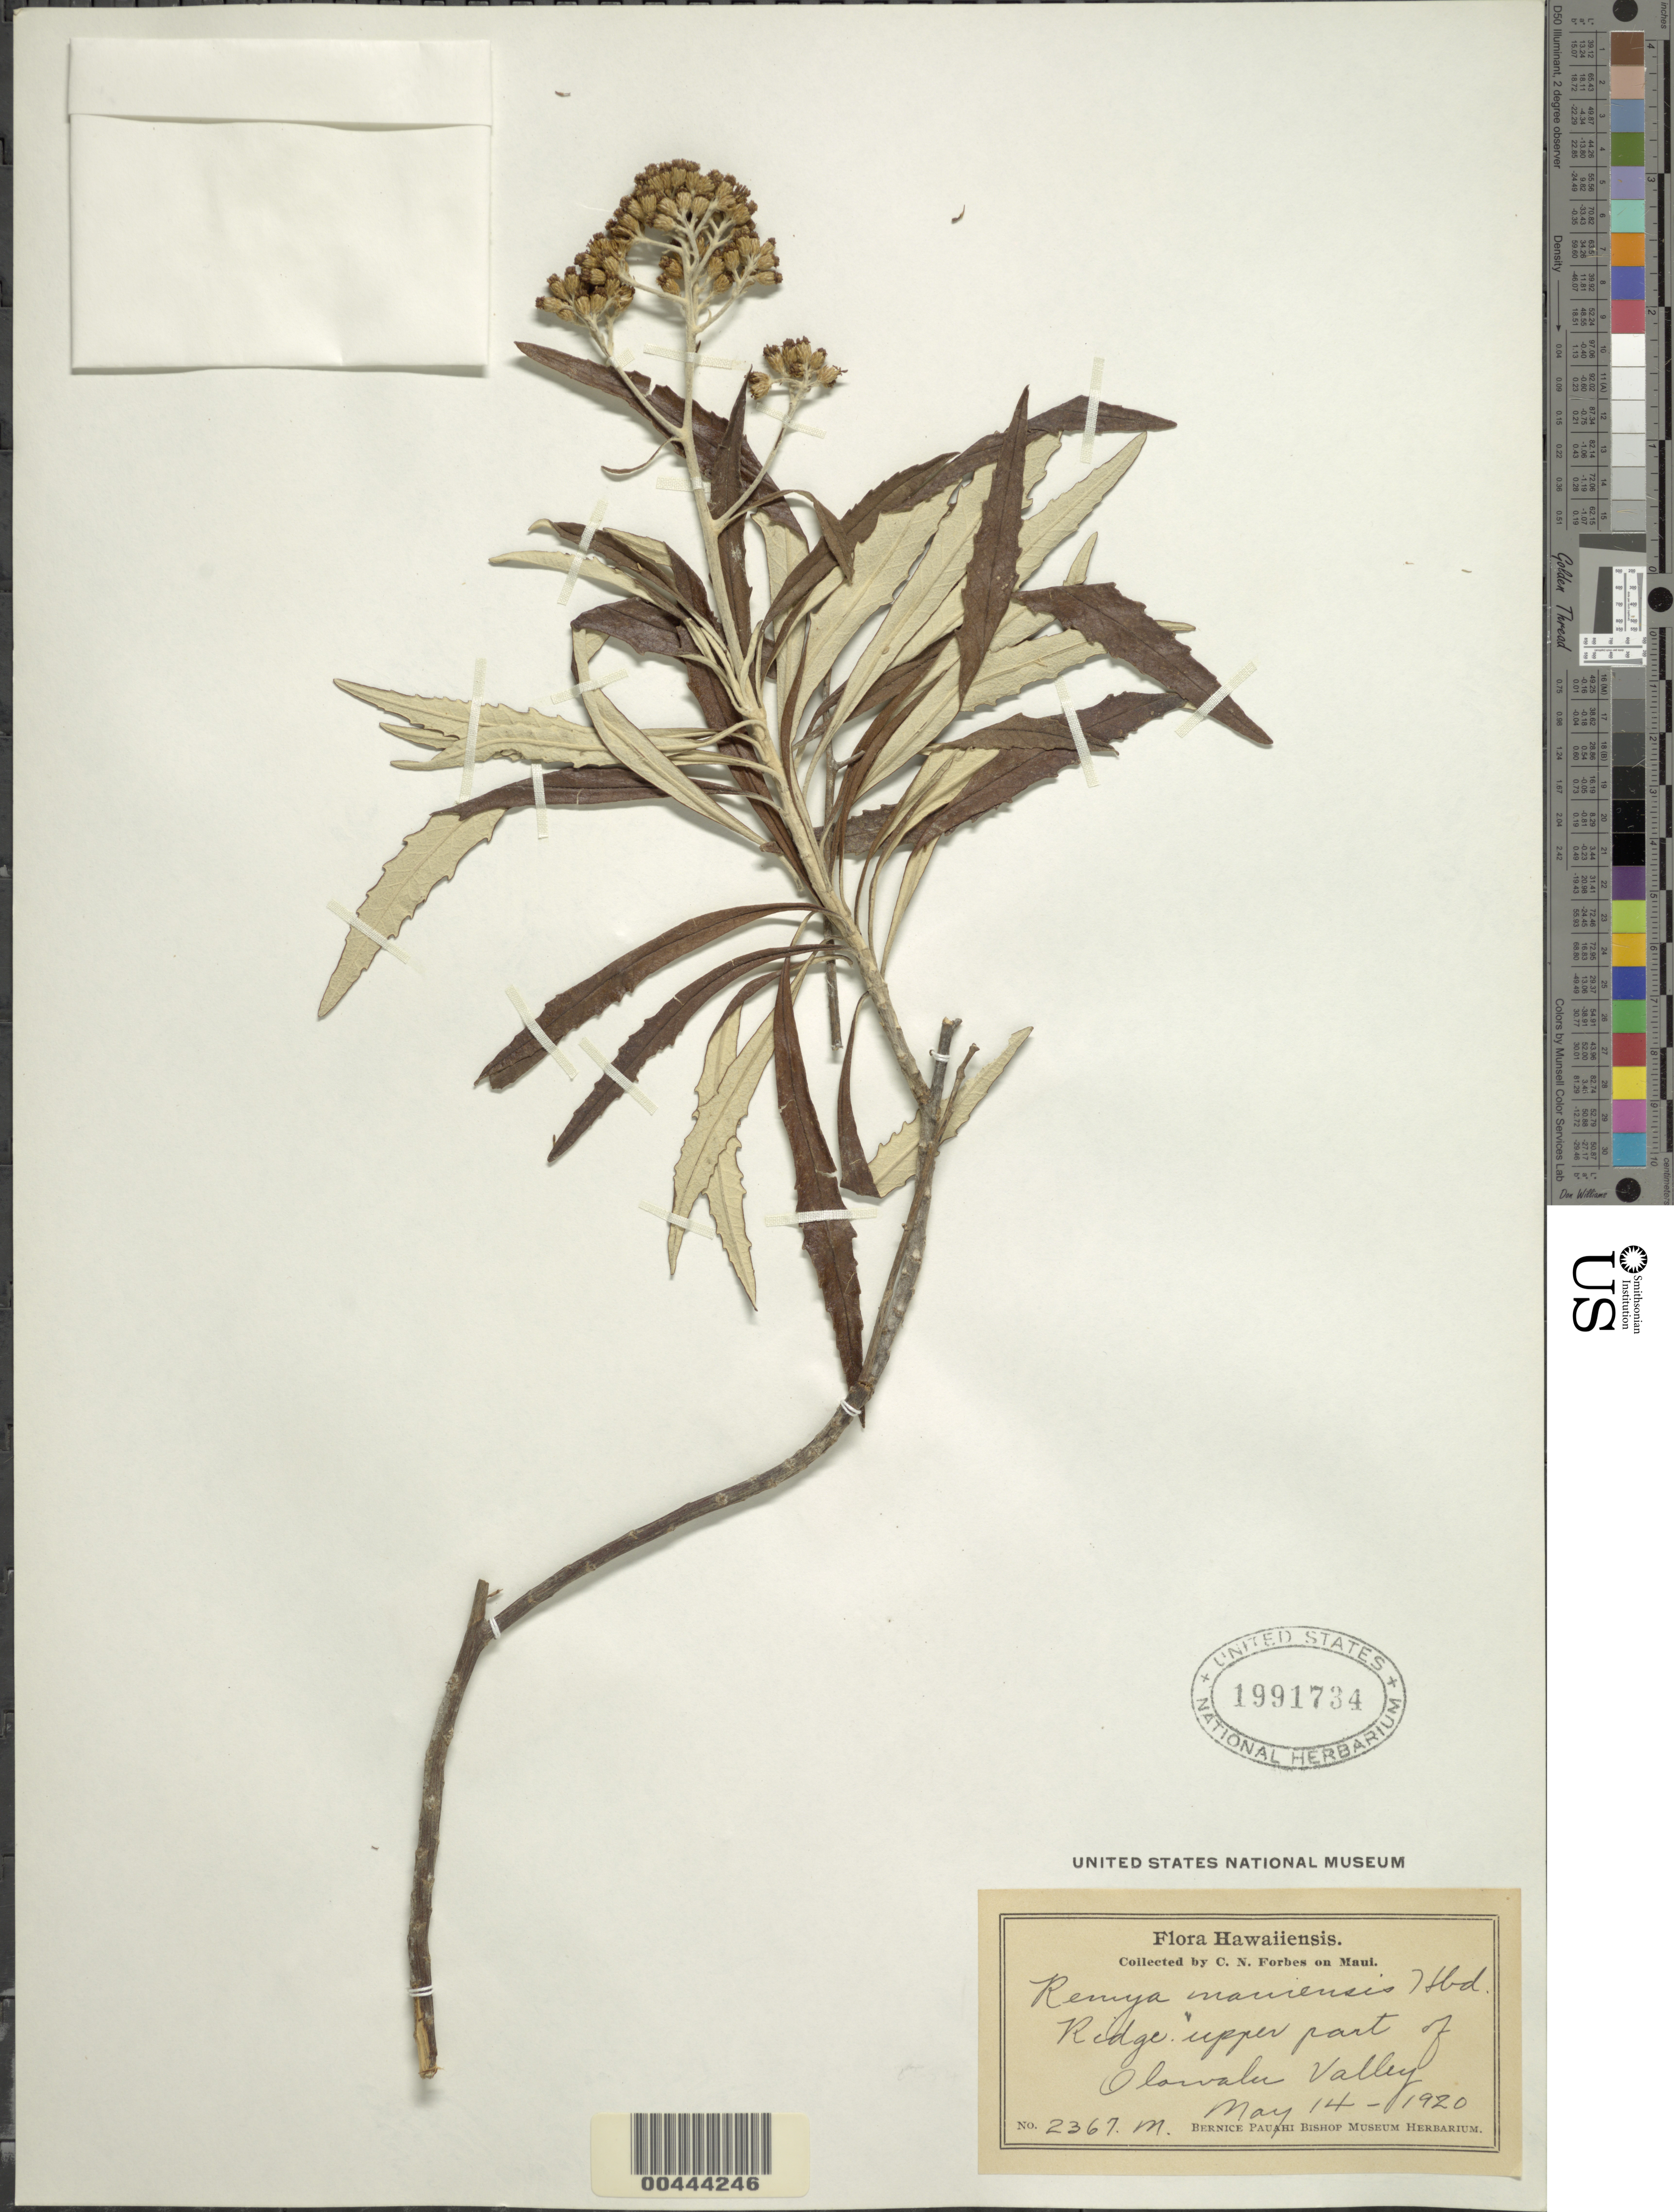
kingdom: Plantae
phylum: Tracheophyta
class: Magnoliopsida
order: Asterales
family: Asteraceae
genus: Remya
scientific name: Remya mauiensis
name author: Hillebr.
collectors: C. N. Forbes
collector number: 2367.M.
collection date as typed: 14 May 1920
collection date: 1920-05-14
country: United States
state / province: Hawaii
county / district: Maui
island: Maui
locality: Ridge. Upper part of Olowalu Valley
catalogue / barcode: US 1991734